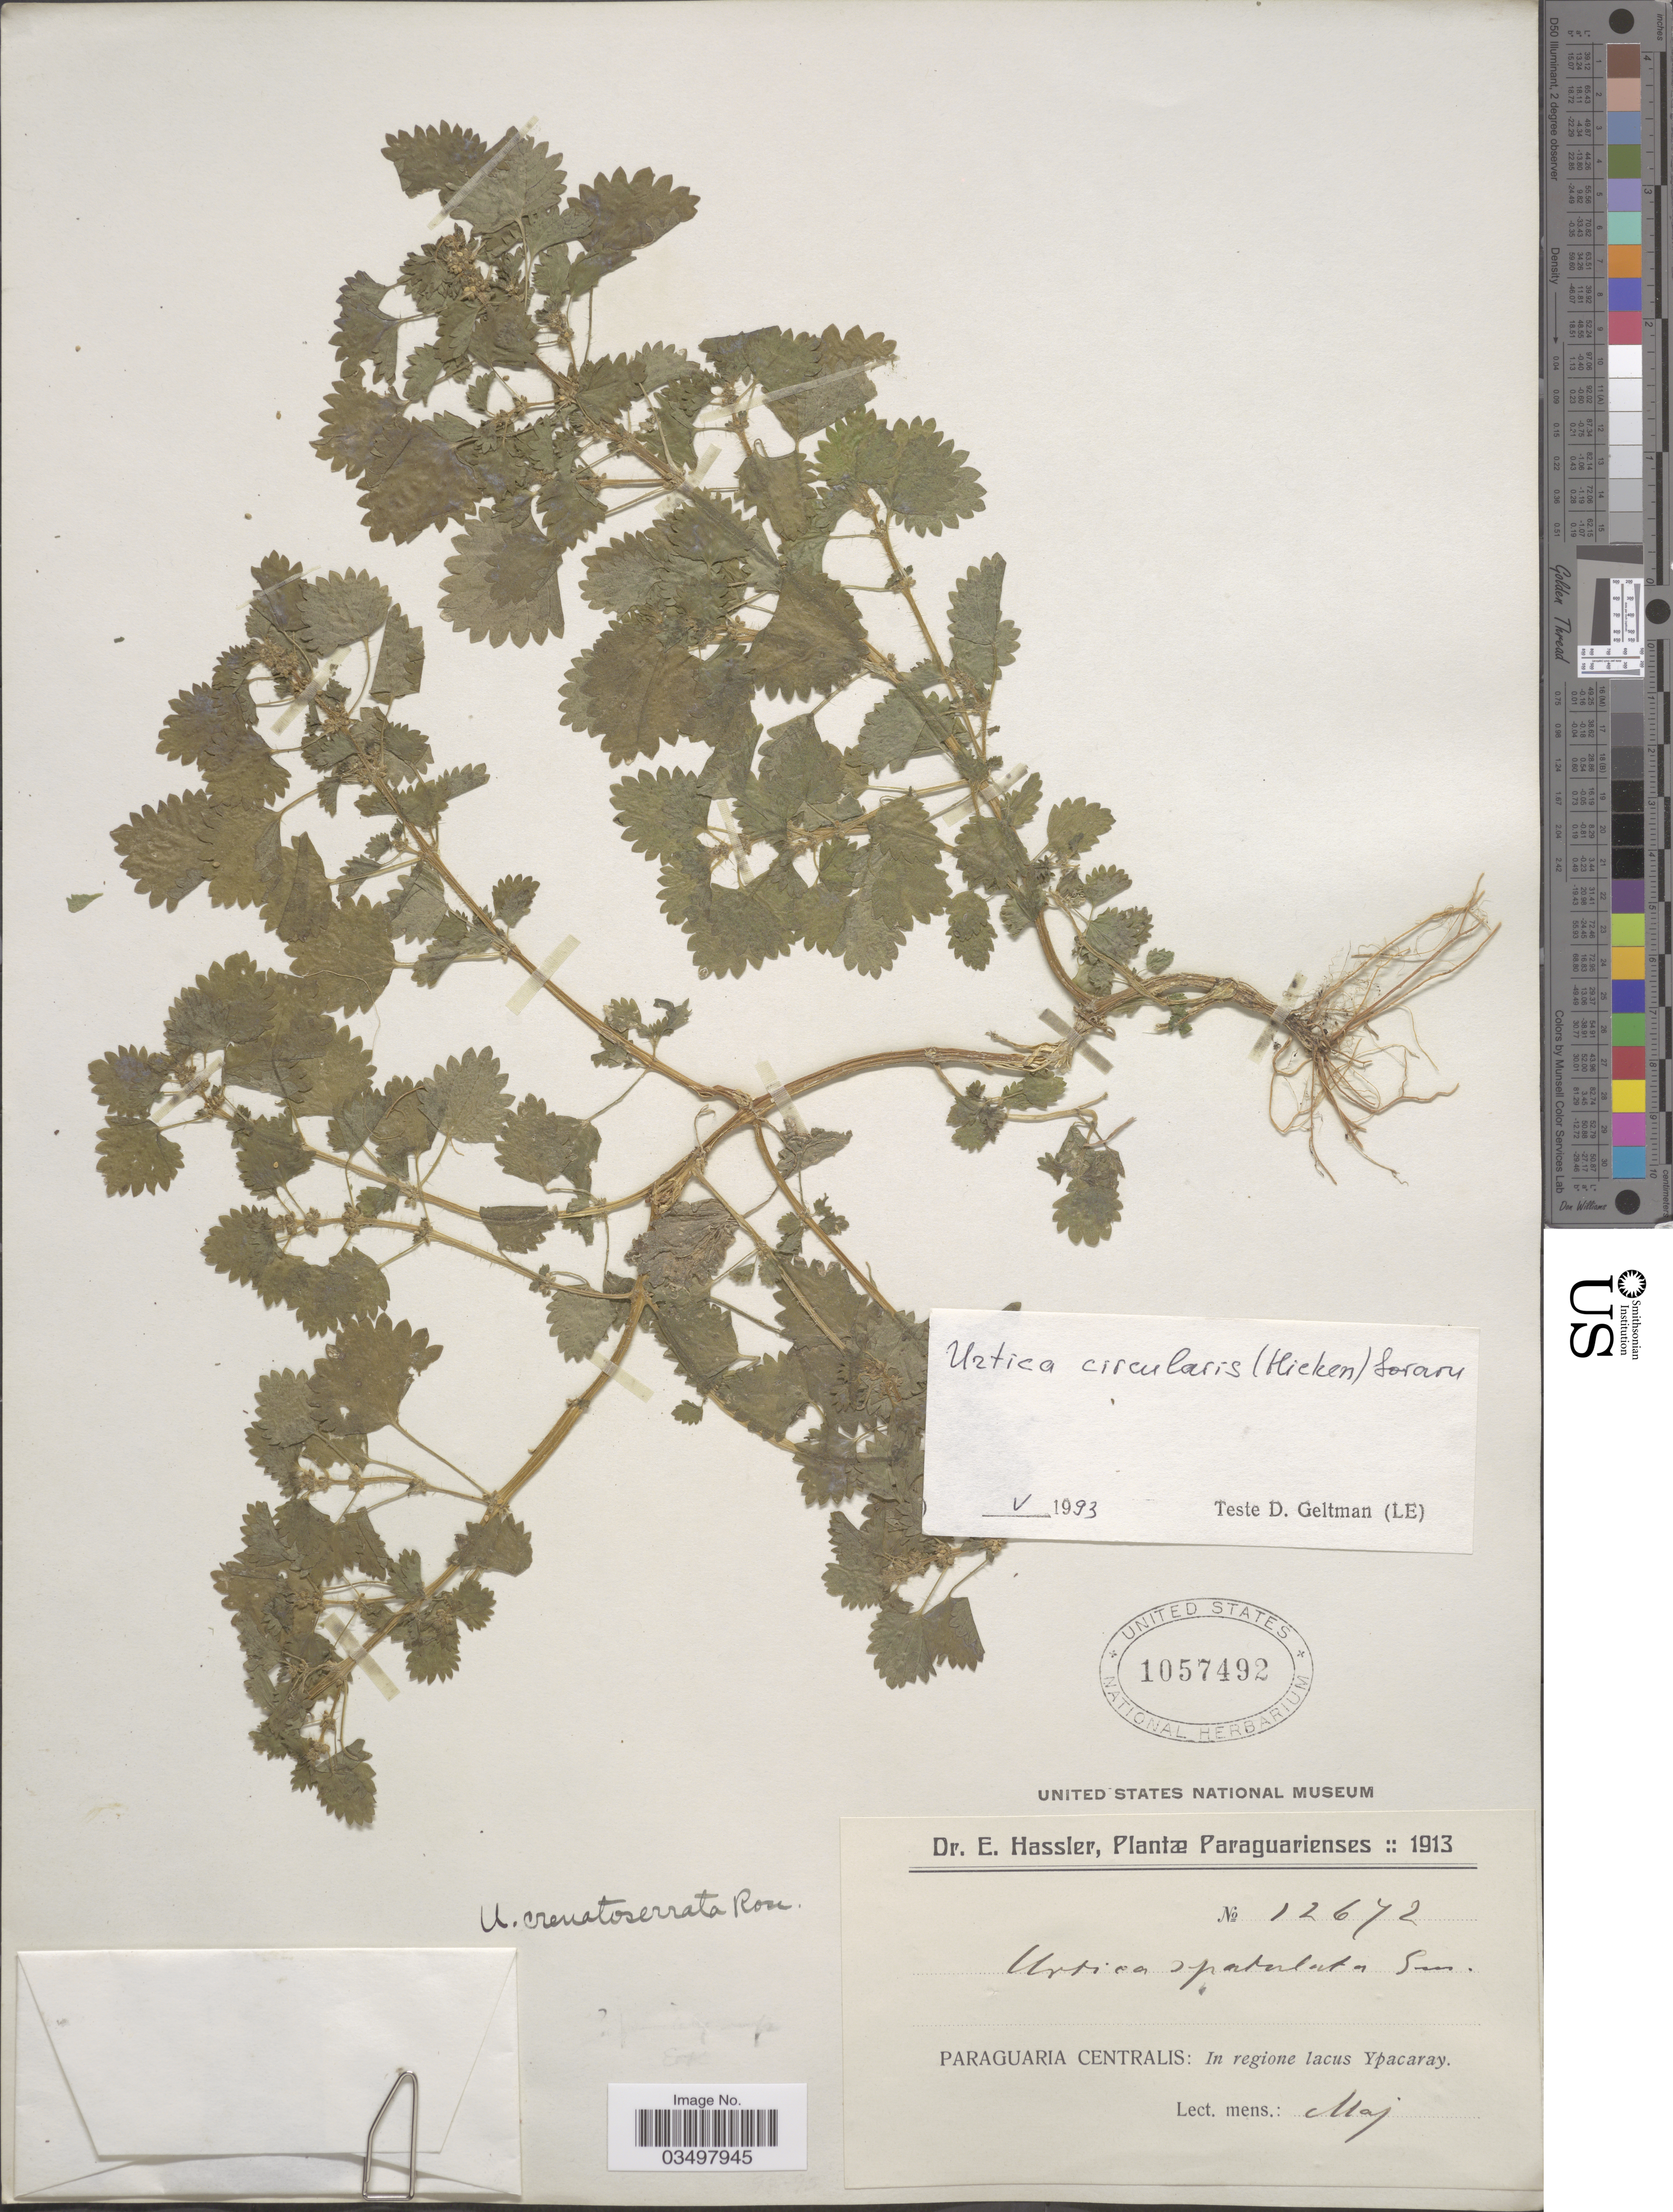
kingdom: Plantae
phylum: Tracheophyta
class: Magnoliopsida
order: Rosales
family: Urticaceae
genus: Urtica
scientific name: Urtica circularis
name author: (Hicken) Sorarú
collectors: E. Hassler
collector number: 12672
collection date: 1913-05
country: Paraguay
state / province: Paraguari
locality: Paraguaria Centralis: In regione lacus Ypacaray.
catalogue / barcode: US 1057492